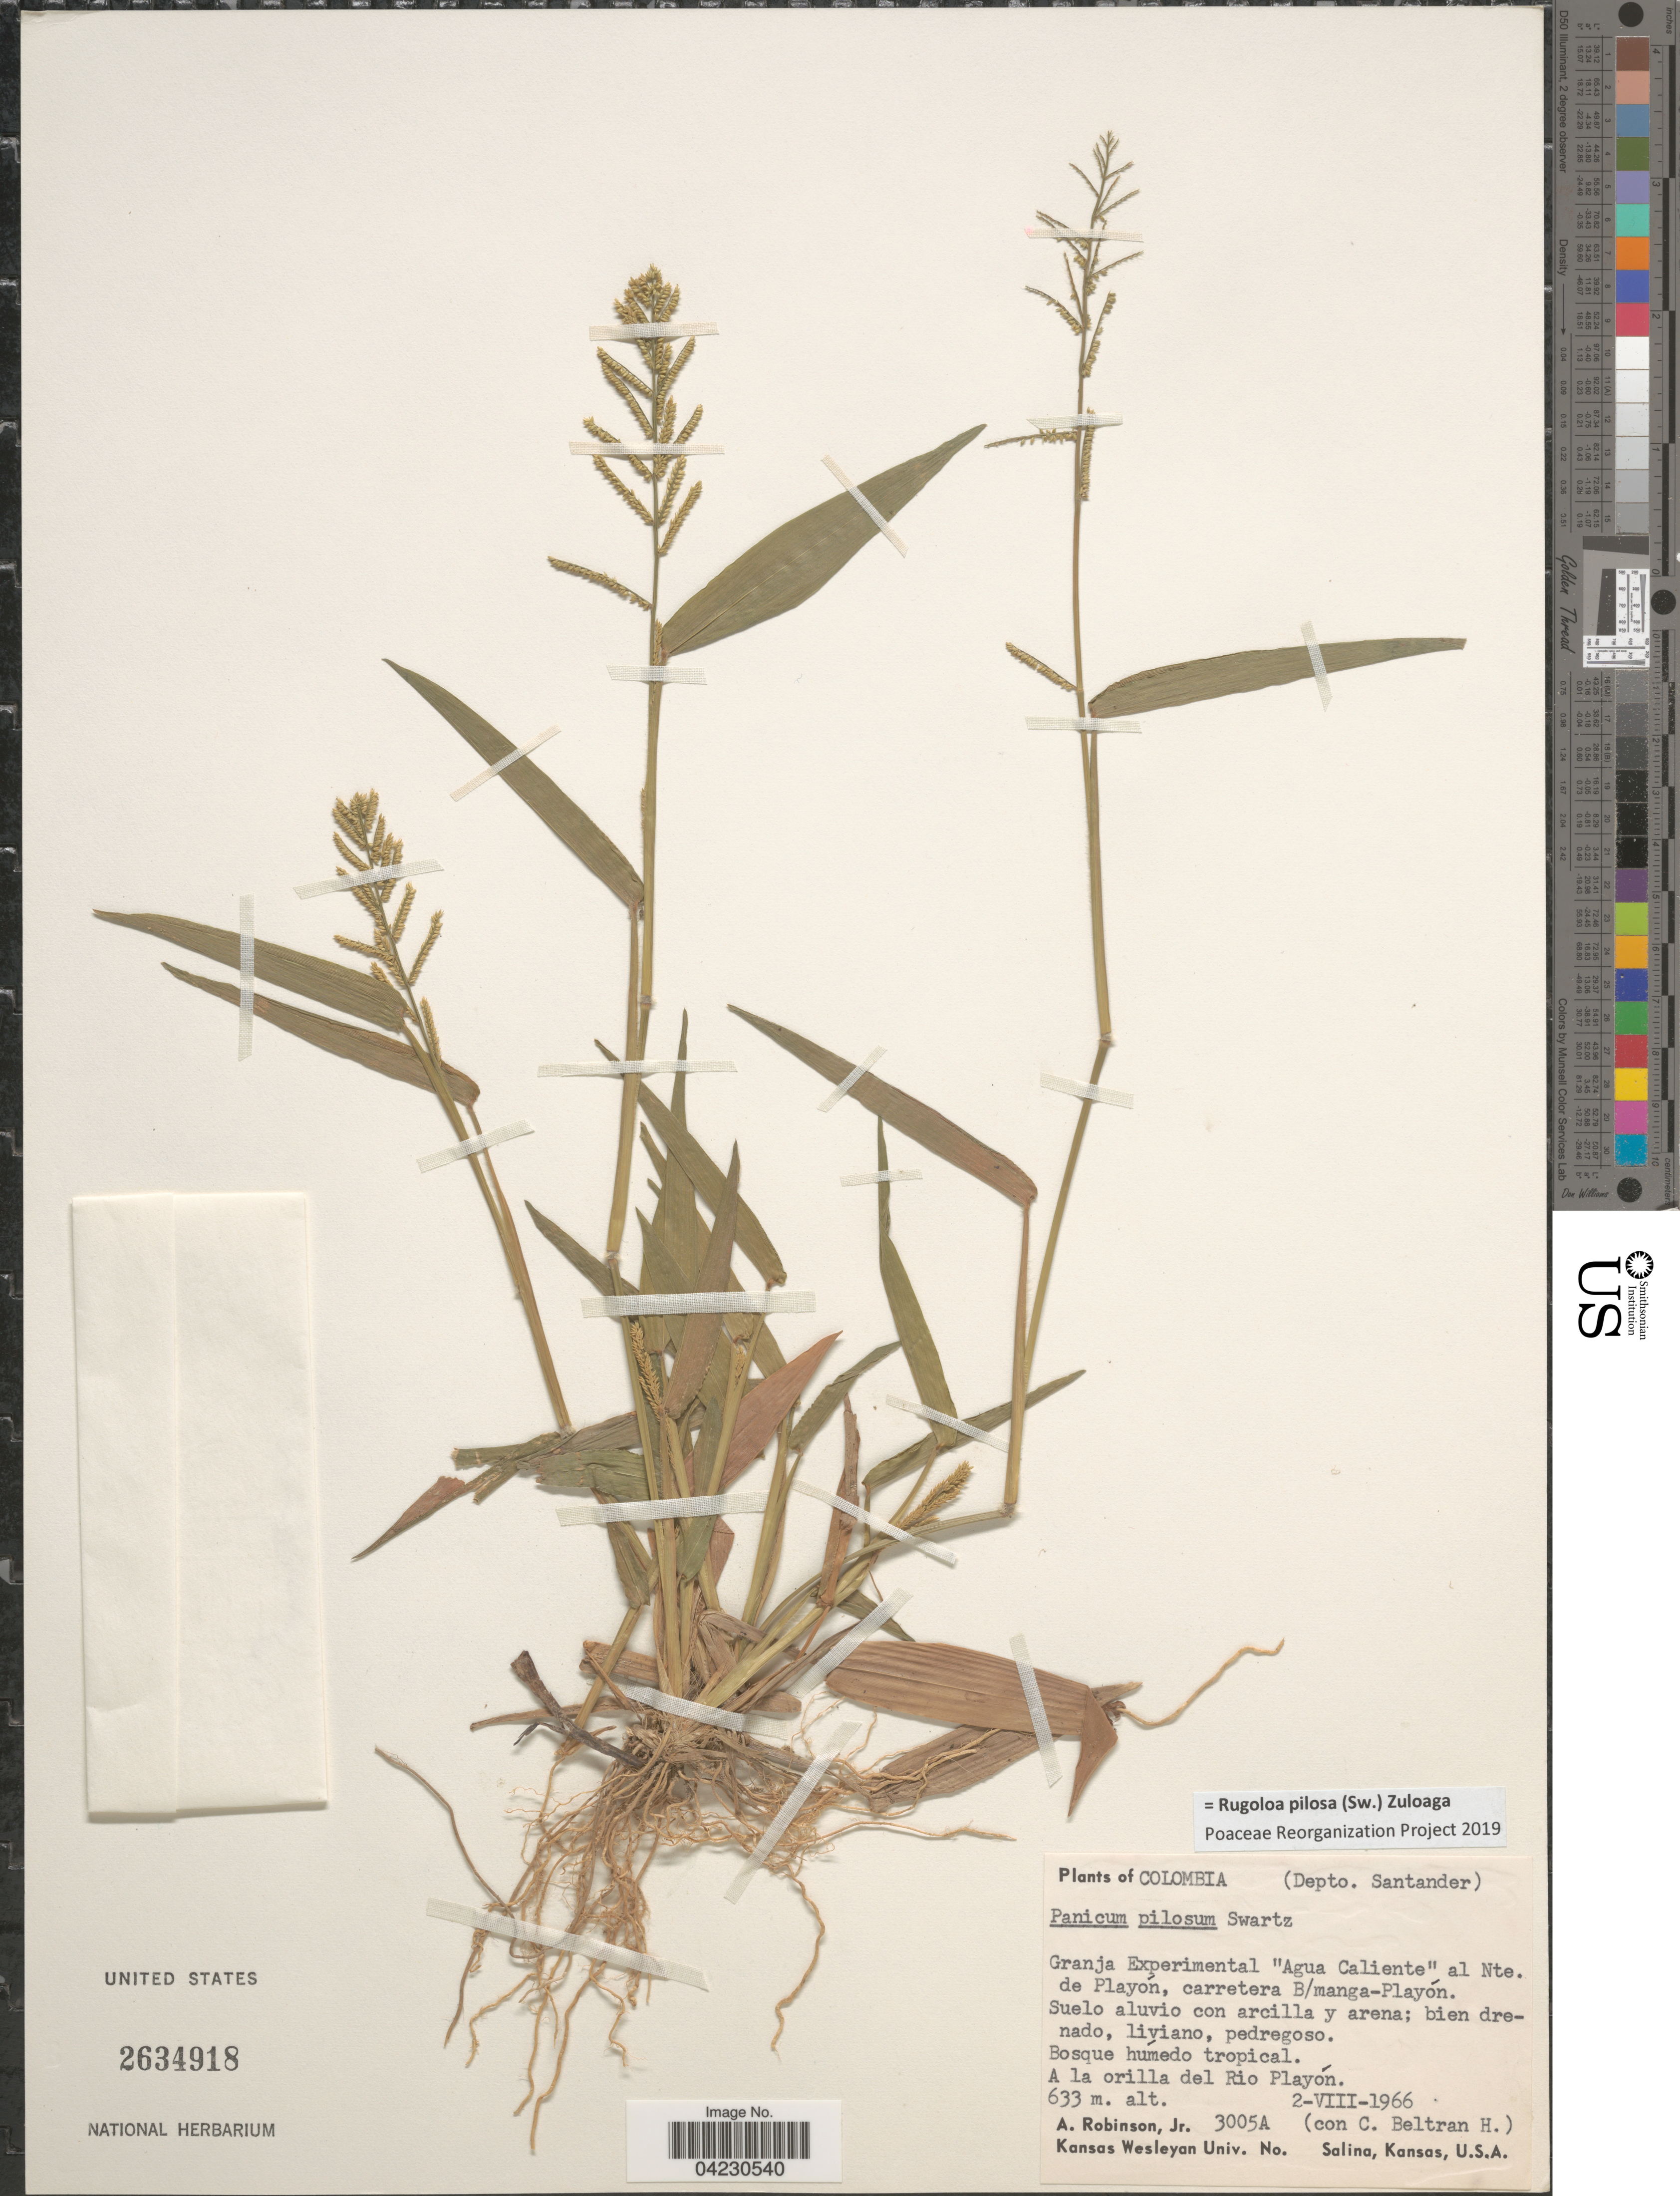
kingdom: Plantae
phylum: Tracheophyta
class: Liliopsida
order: Poales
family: Poaceae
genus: Rugoloa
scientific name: Rugoloa pilosa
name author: (Sw.) Zuloaga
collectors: A. Robinson Jr. & C. Beltran H.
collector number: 3005A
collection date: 1966-08-02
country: Colombia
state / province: Santander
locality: (Depto. Santander). Granja Experimental "Agua Caliente" al Nte. de Playón, carretera B/manga-Playón. A la orilla del Rio Playón.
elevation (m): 633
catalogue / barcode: US 2634918